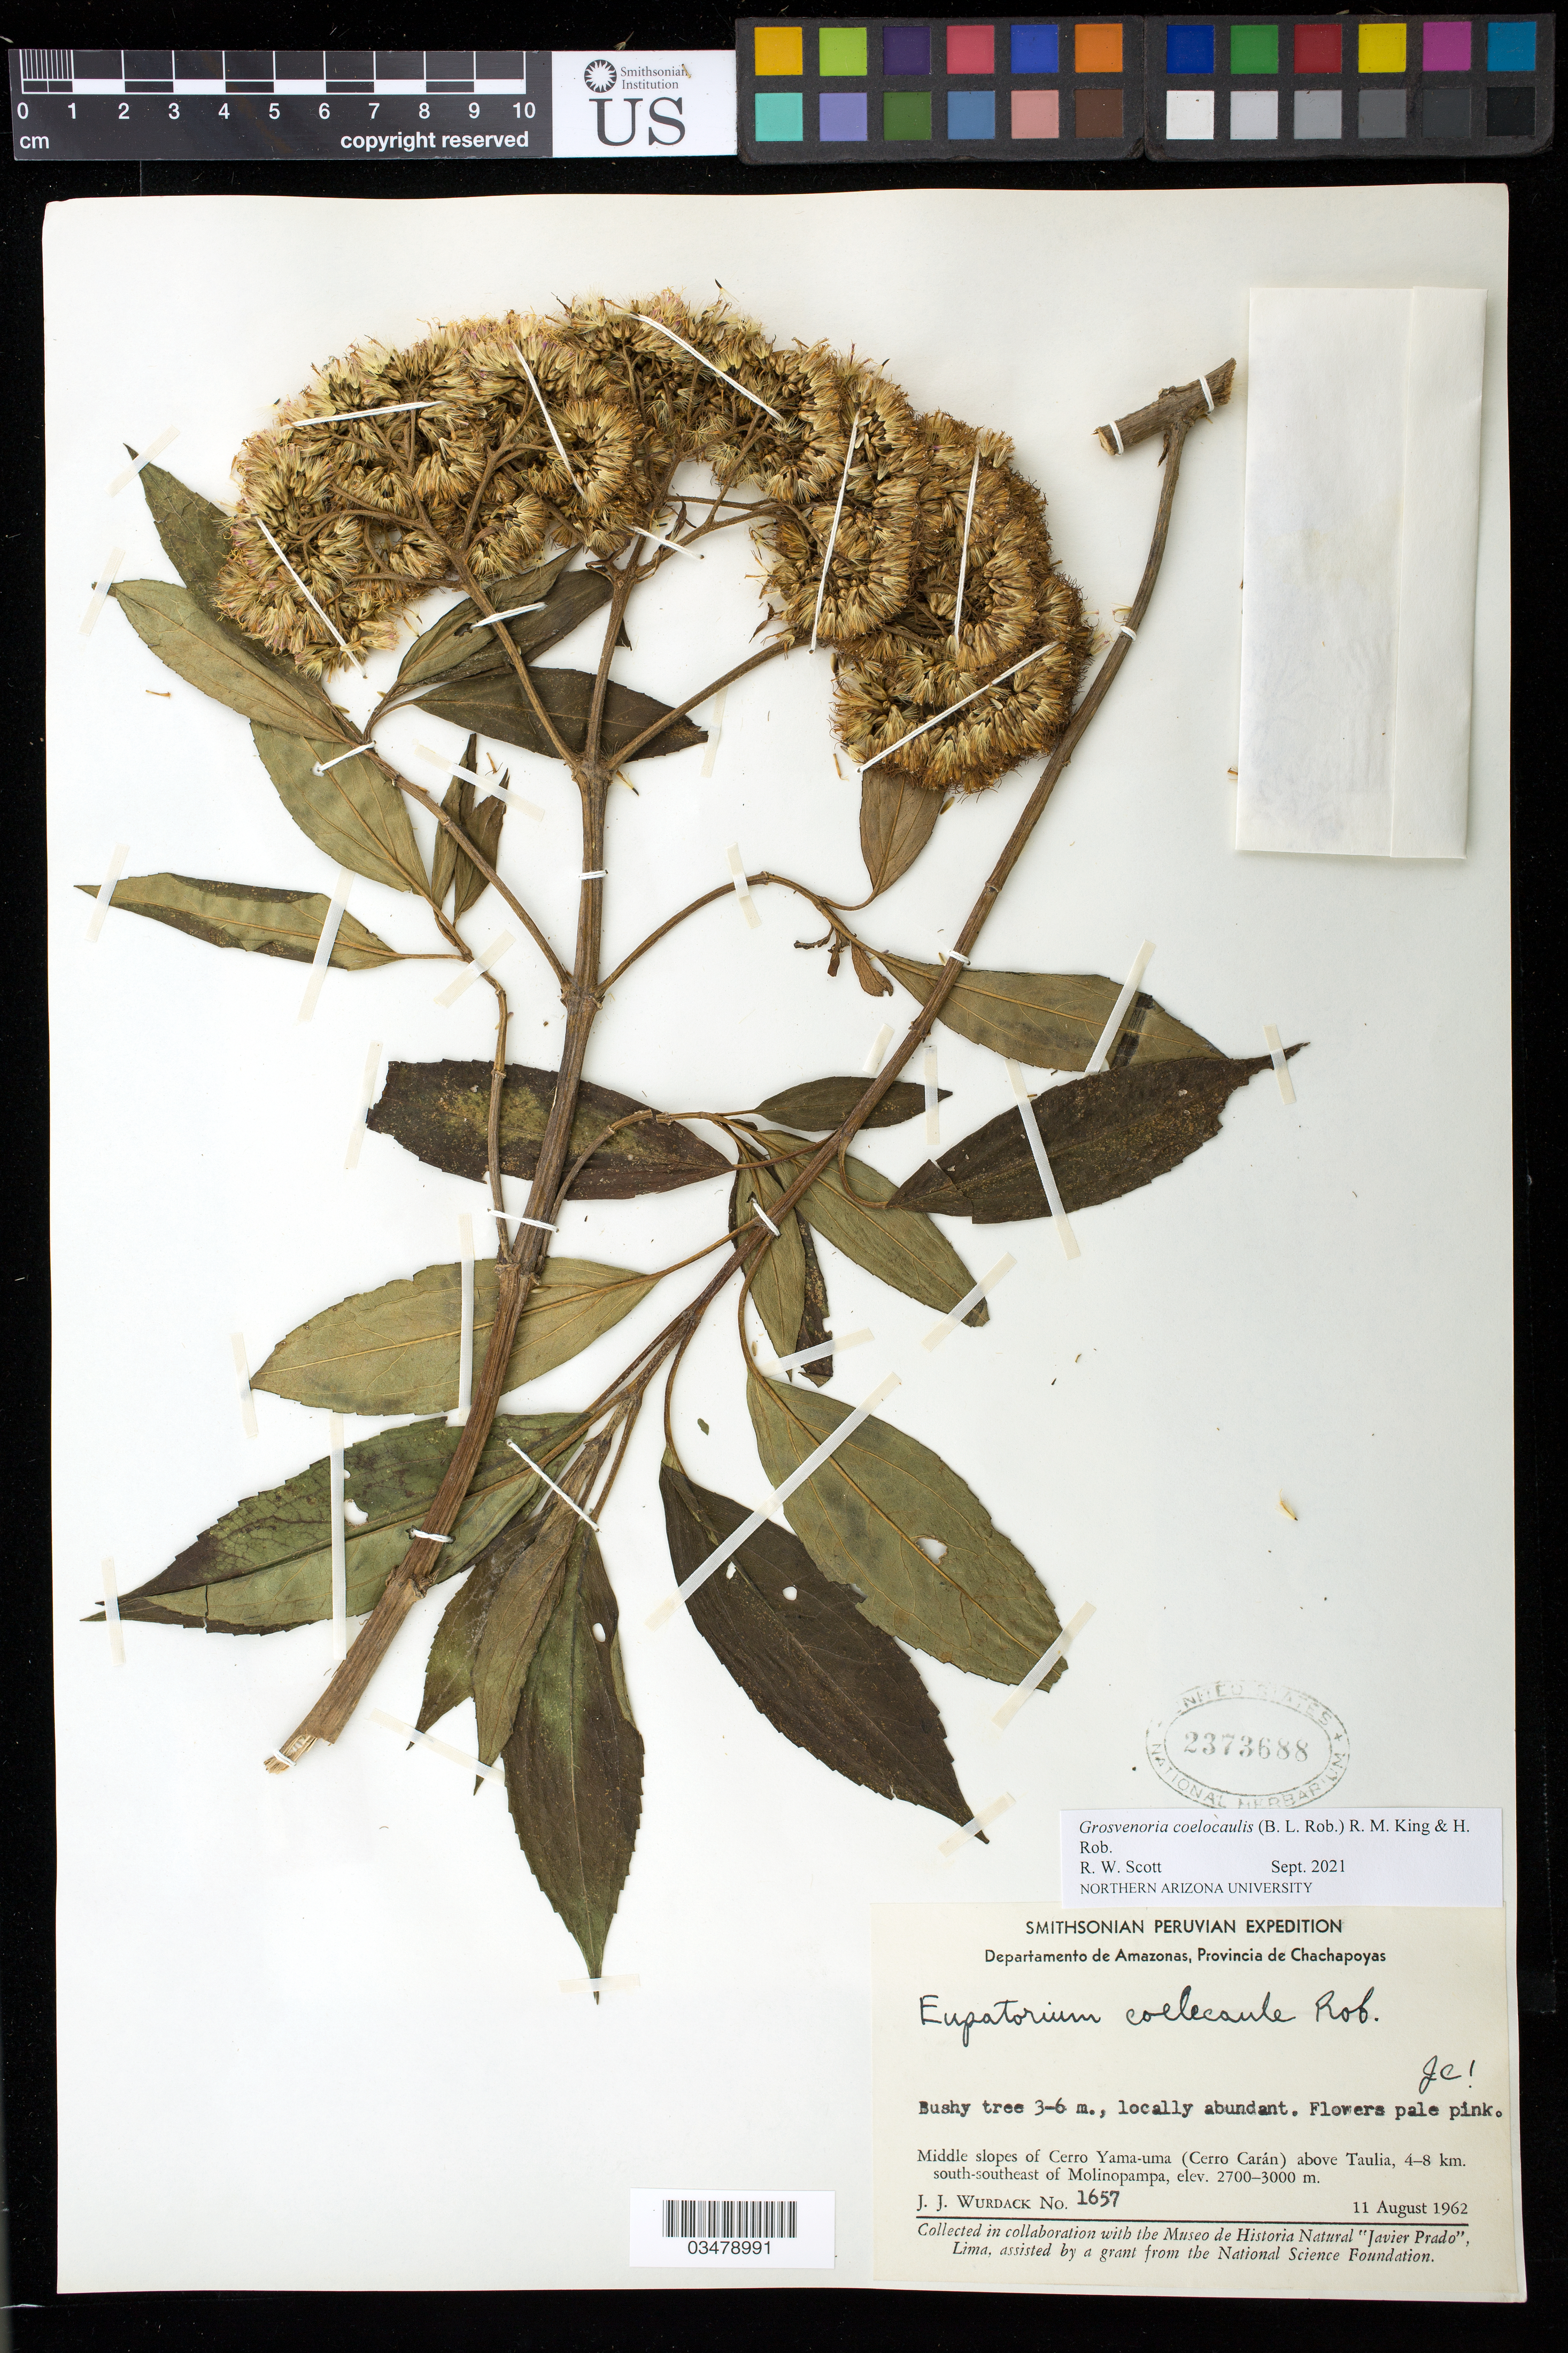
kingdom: Plantae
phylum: Tracheophyta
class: Magnoliopsida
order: Asterales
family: Asteraceae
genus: Grosvenoria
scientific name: Grosvenoria coelocaulis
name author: (B.L. Rob.) R.M. King & H. Rob.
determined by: Scott, R. W.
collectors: J. J. Wurdack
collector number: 1657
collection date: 1962-08-11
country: Peru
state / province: Amazonas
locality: Provincia de Chachapoyas, Middle slopes of Cerro Yama-uma (Cerro Carán) above Taulia, 4-8 km south-southeast of Molinopampa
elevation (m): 2700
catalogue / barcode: US 2373688